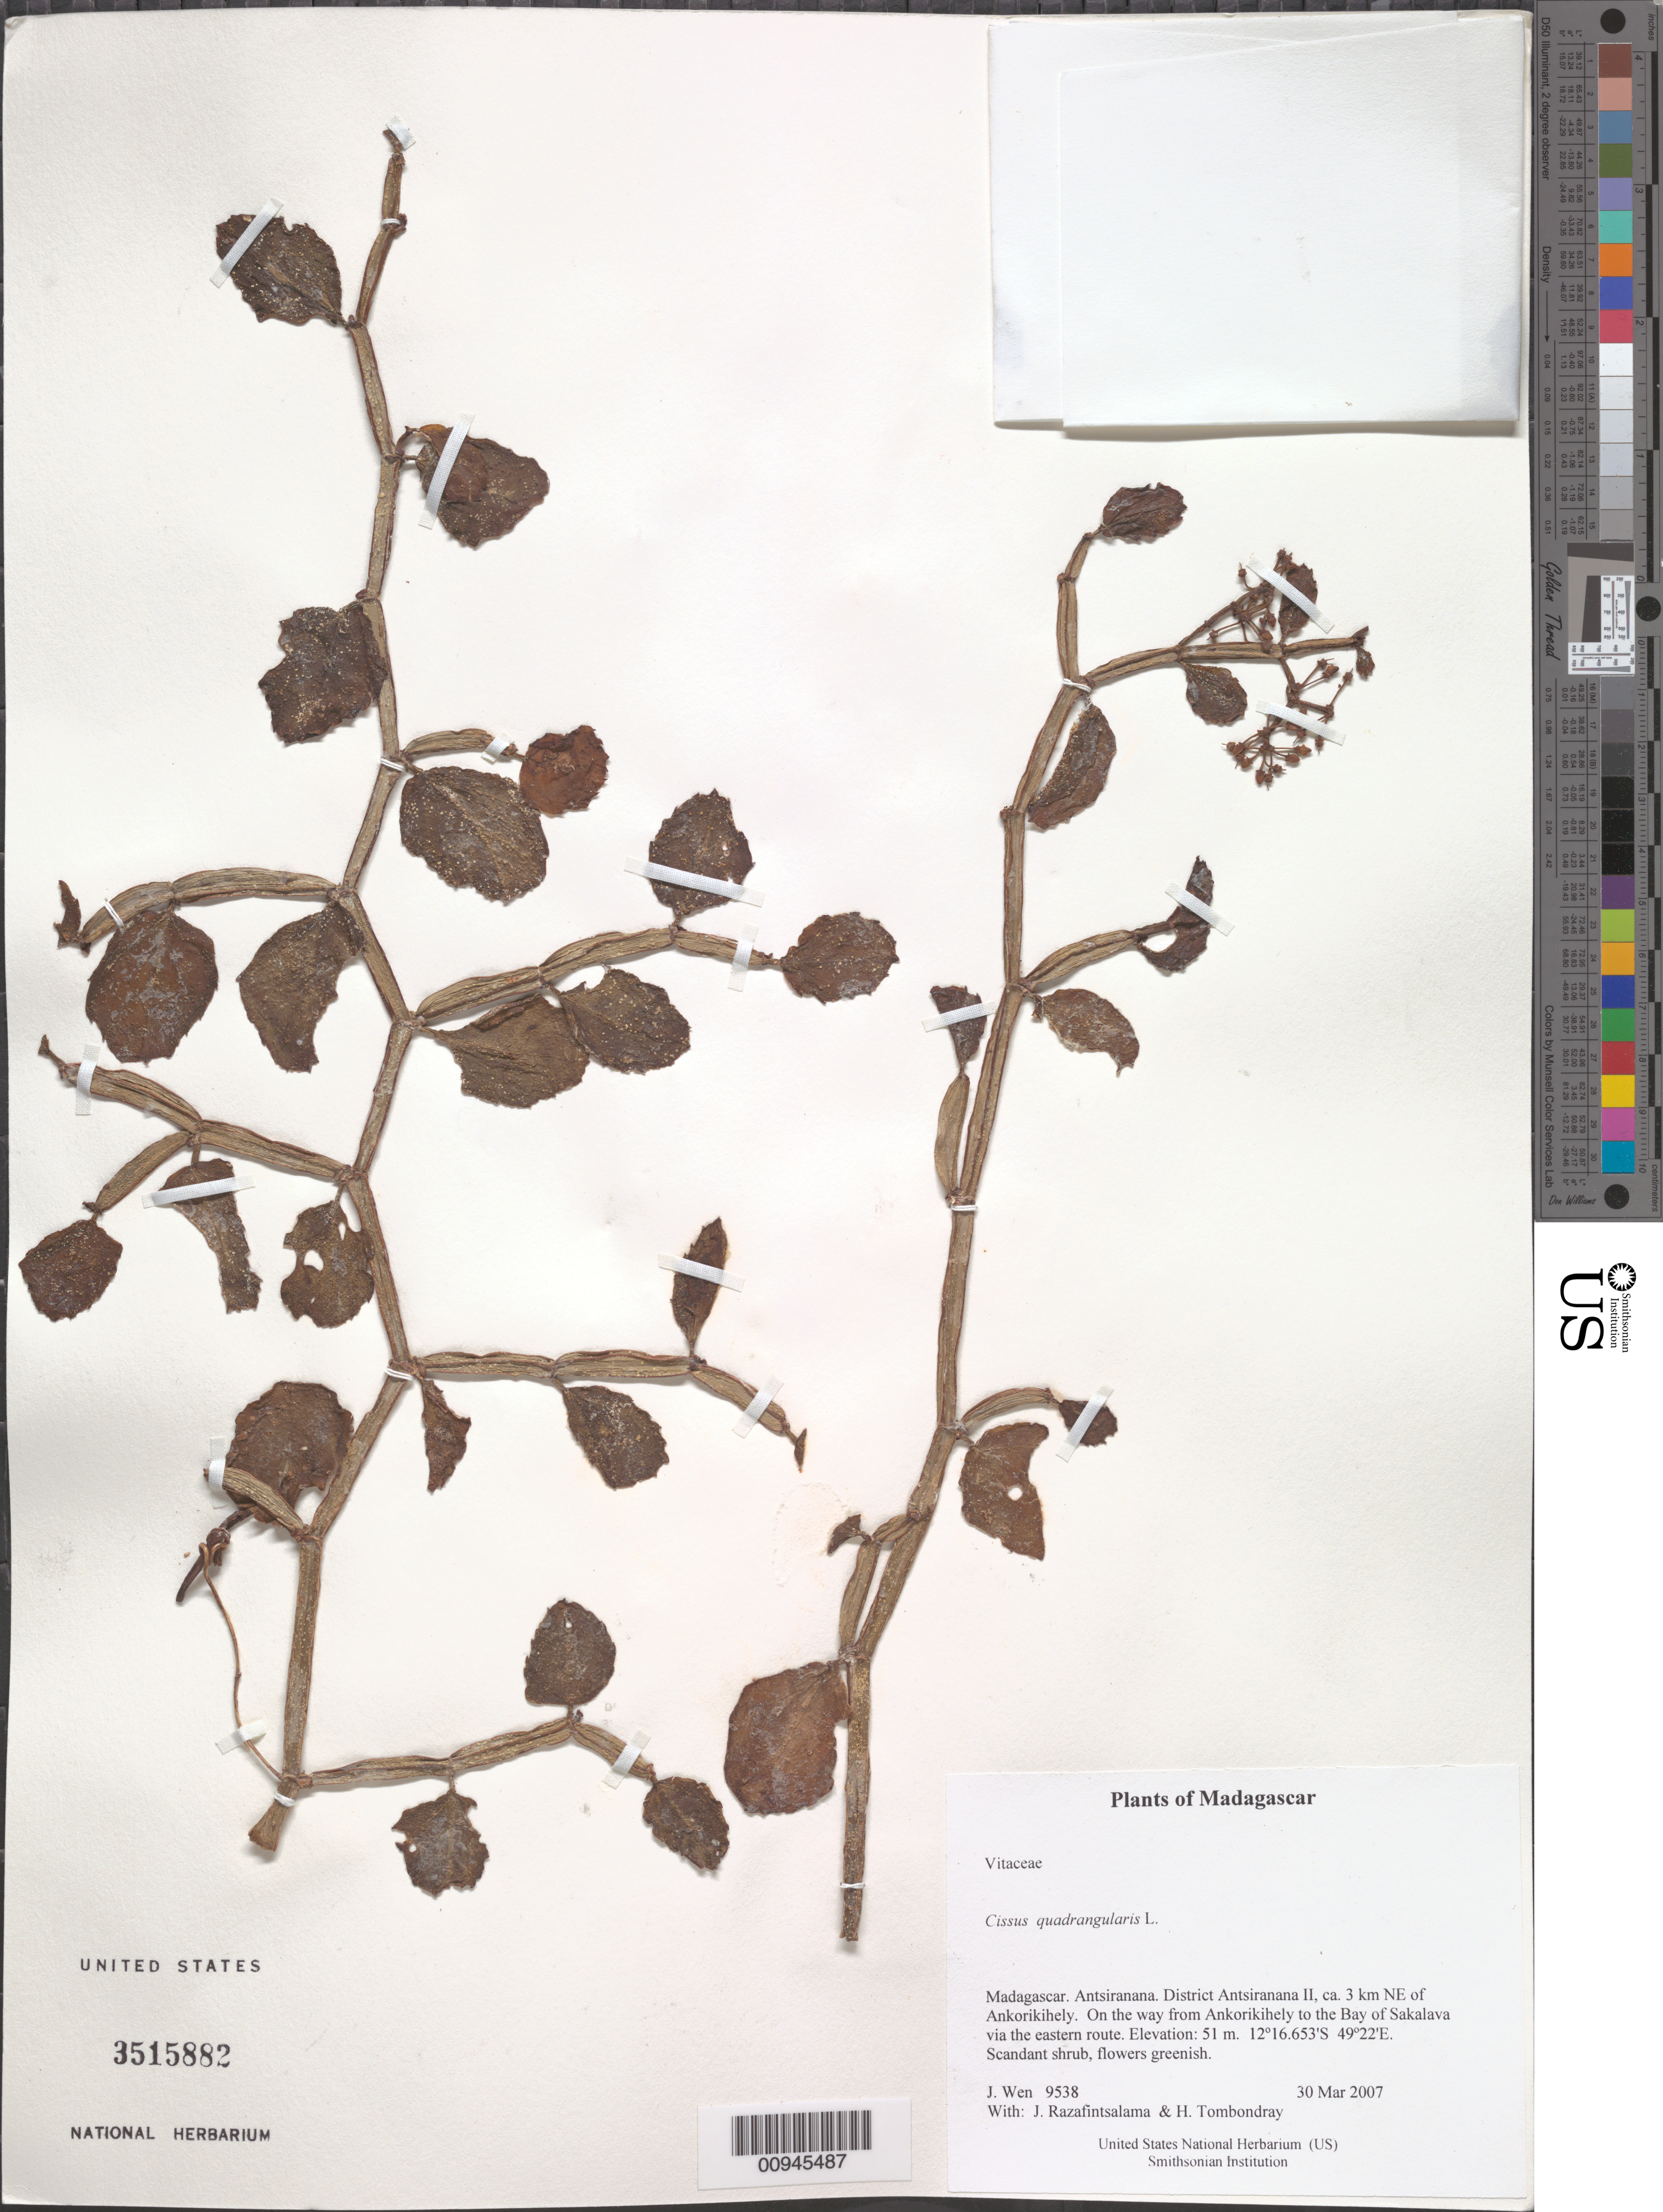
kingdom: Plantae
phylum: Tracheophyta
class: Magnoliopsida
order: Vitales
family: Vitaceae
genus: Cissus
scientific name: Cissus quadrangularis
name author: L.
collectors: J. Wen, J. Razafintsalama & H. Tombondray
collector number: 9538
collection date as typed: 30 Mar 2007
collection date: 2007-03-30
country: Madagascar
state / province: Diana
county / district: Antsiranana II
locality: District Antsiranana II, ca. 3 km NE of Ankorikihely. On the way from Ankorikihely to the Bay of Sakalava via the eastern route.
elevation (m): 51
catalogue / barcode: US 3515882